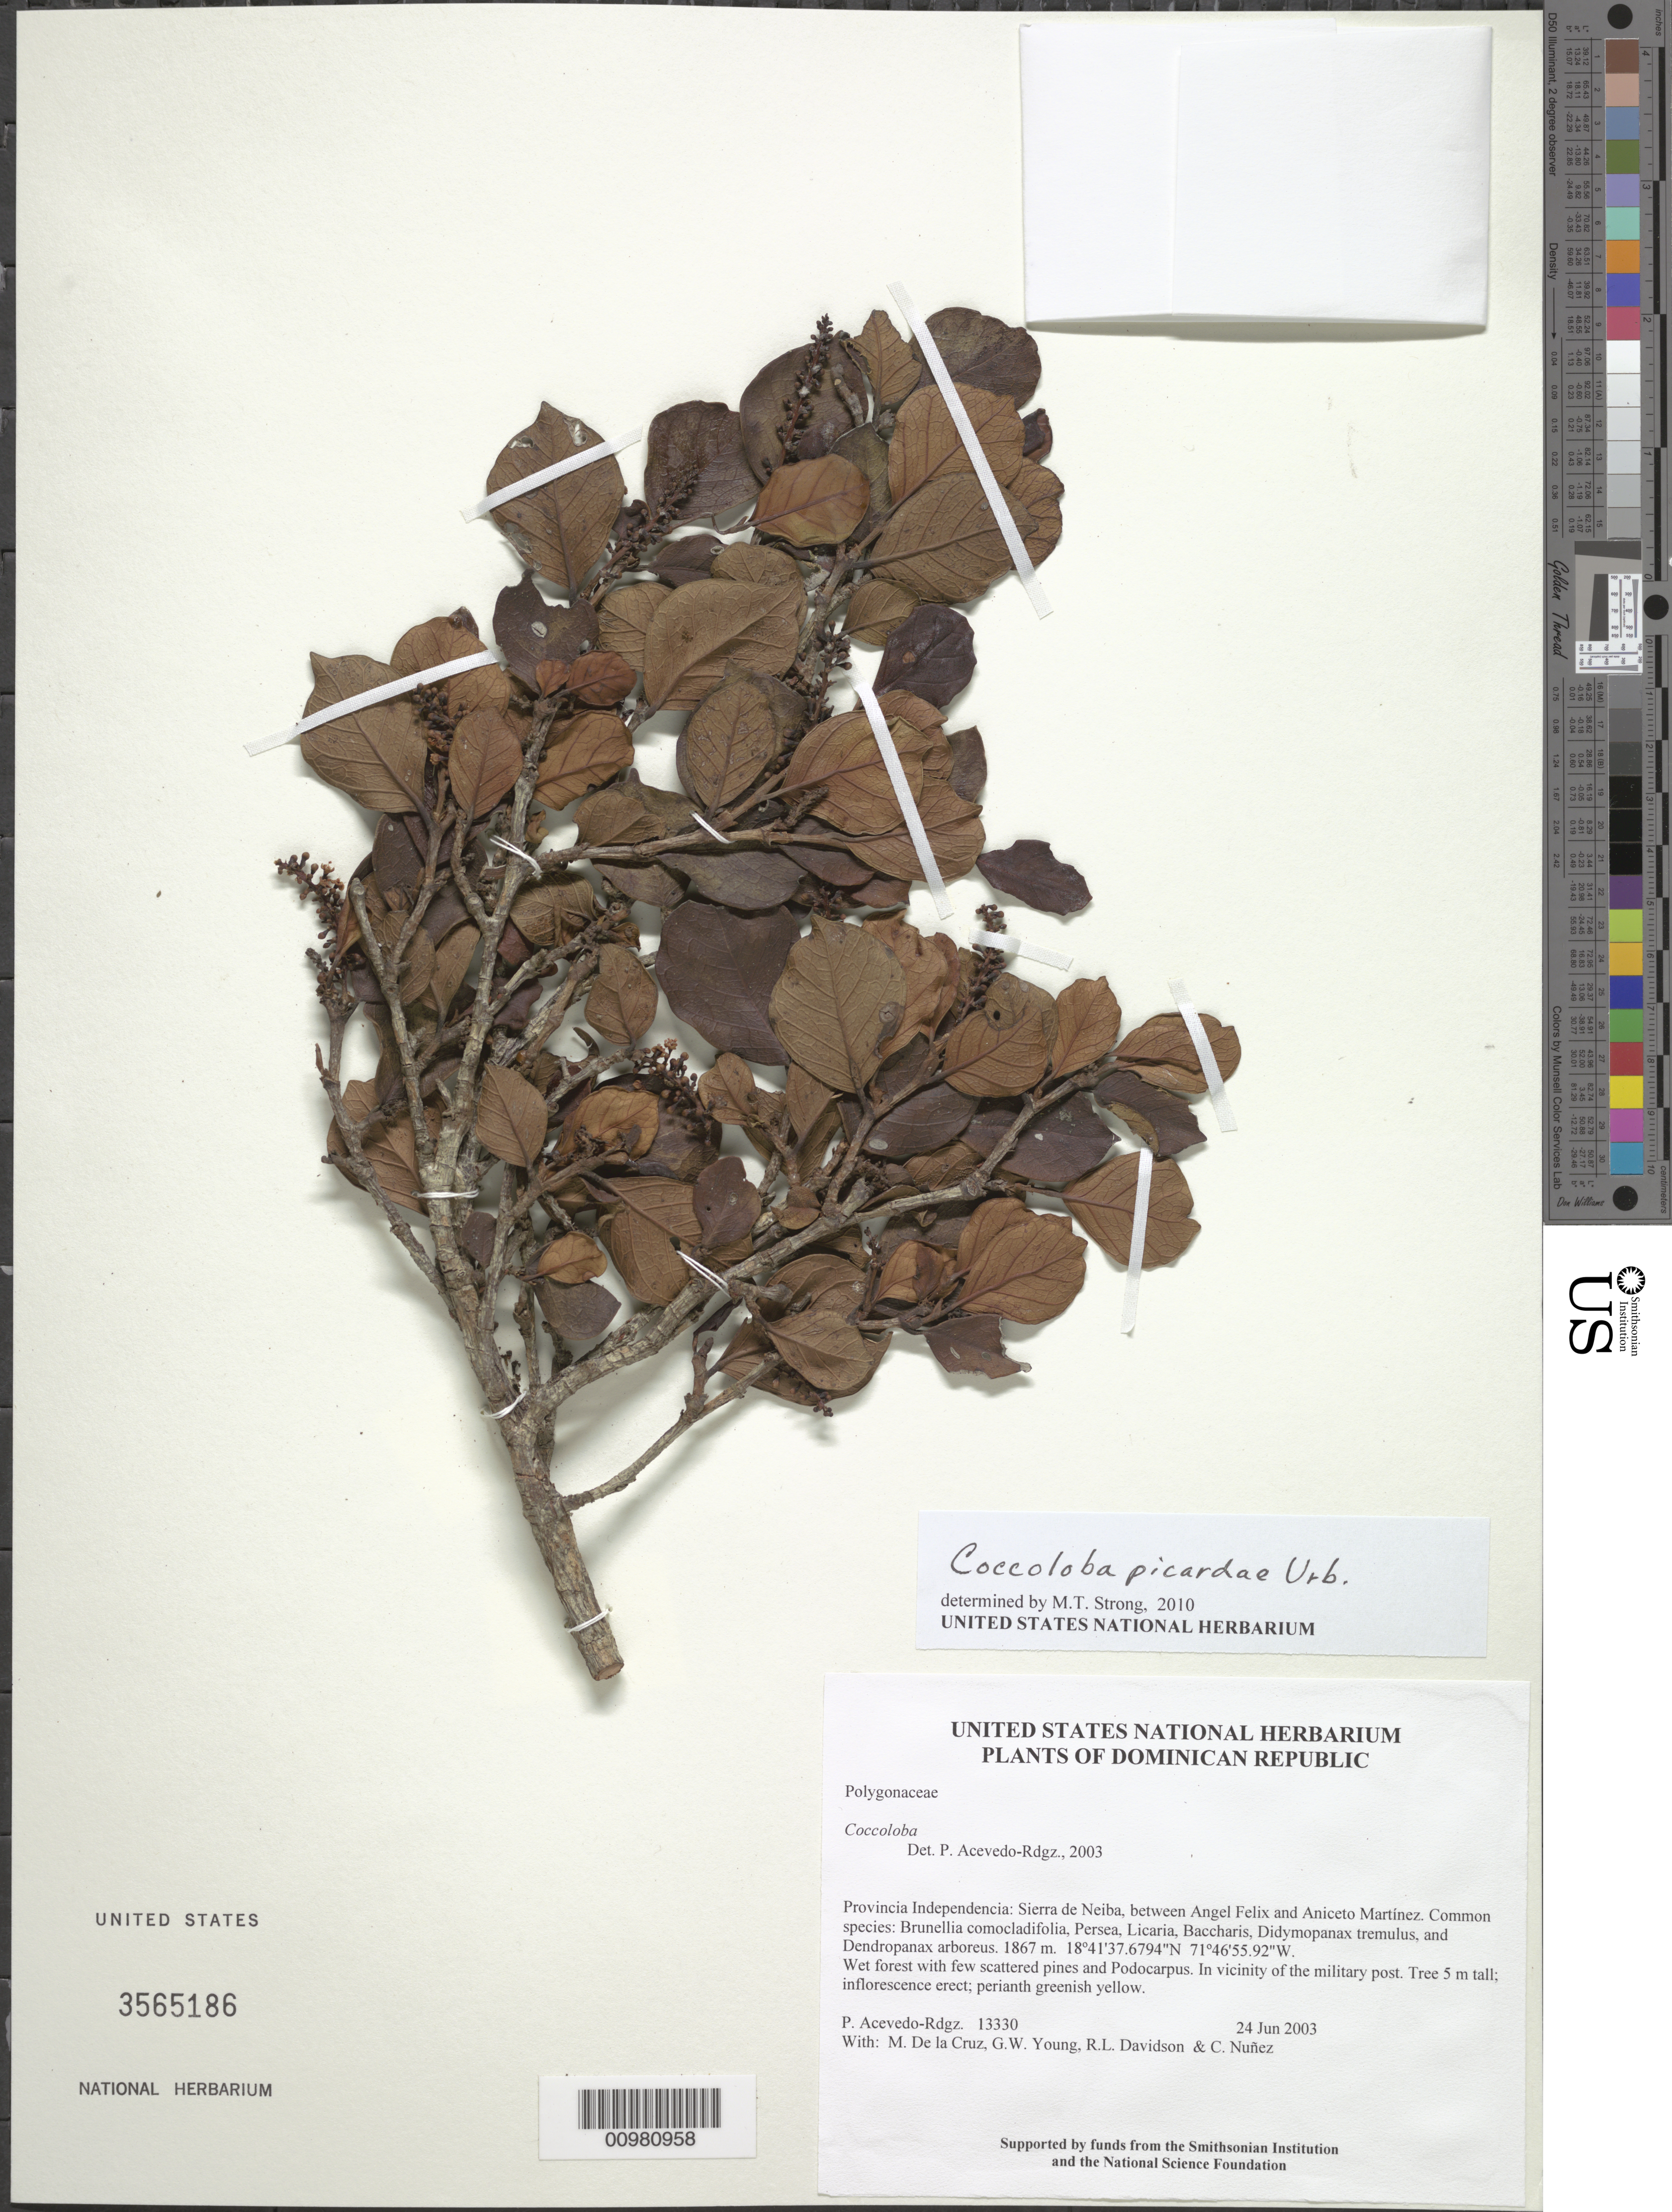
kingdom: Plantae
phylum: Tracheophyta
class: Magnoliopsida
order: Caryophyllales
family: Polygonaceae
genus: Coccoloba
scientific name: Coccoloba picardae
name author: Urb.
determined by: Strong, M. T., (US), Smithsonian Institution - National Museum of Natural History (UNITED STATES)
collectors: P. Acevedo-Rodr., M. de la Cruz, J. Rawlins, G. Young, R. Davidson & C. Nunez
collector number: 13330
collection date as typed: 24 Jun 2003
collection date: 2003-06-24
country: Dominican Republic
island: Hispaniola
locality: Provincia Independencia: Sierra de Neiba, between Angel Felix and Aniceto Martínez. Common species: Brunellia comocladifolia, Persea, Licaria, Baccharis, Didymopanax tremulus, and Dendropanax arboreus.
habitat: Wet forest with few scattered pines and Podocarpus. In vicinity of the military post.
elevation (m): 1867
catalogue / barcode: US 3565186